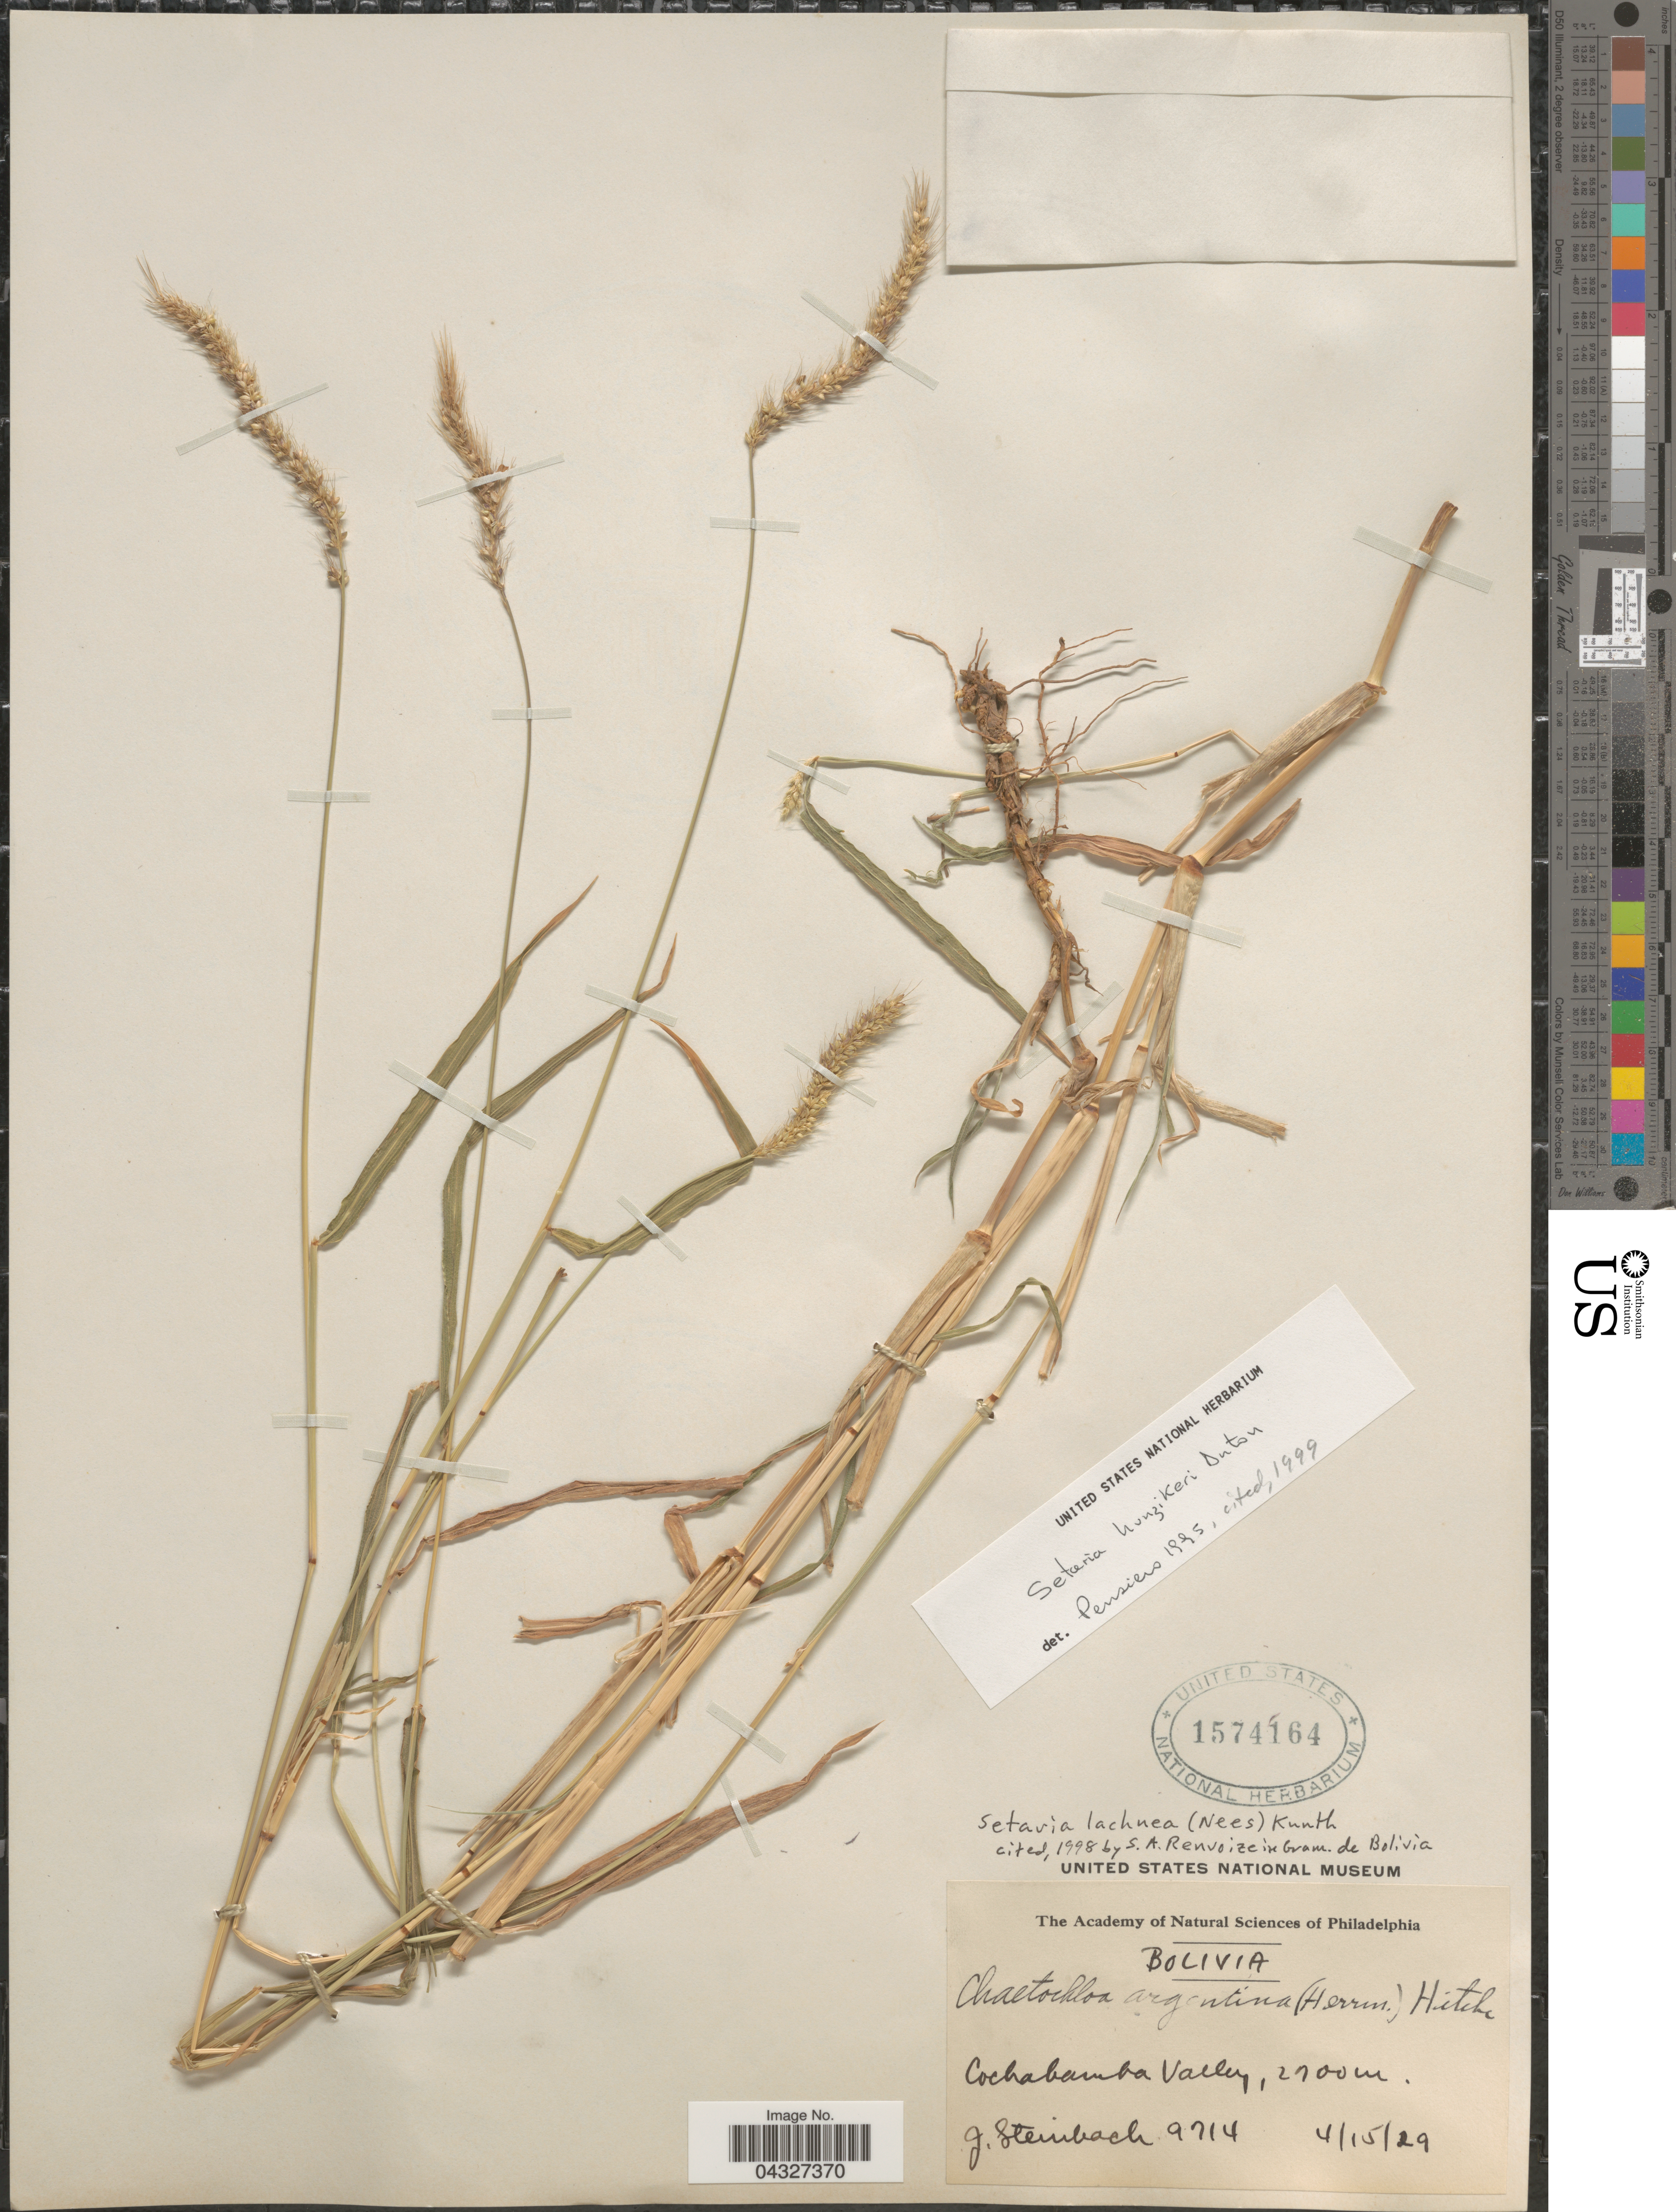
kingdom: Plantae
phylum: Tracheophyta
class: Liliopsida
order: Poales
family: Poaceae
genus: Setaria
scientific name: Setaria hunzikeri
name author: Anton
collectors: J. Steinbach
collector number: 9714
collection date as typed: Transcribed d/m/y: 15/4/29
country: Bolivia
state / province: Cochabamba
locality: Cochabamba Valley.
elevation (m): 2700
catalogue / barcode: US 1574164